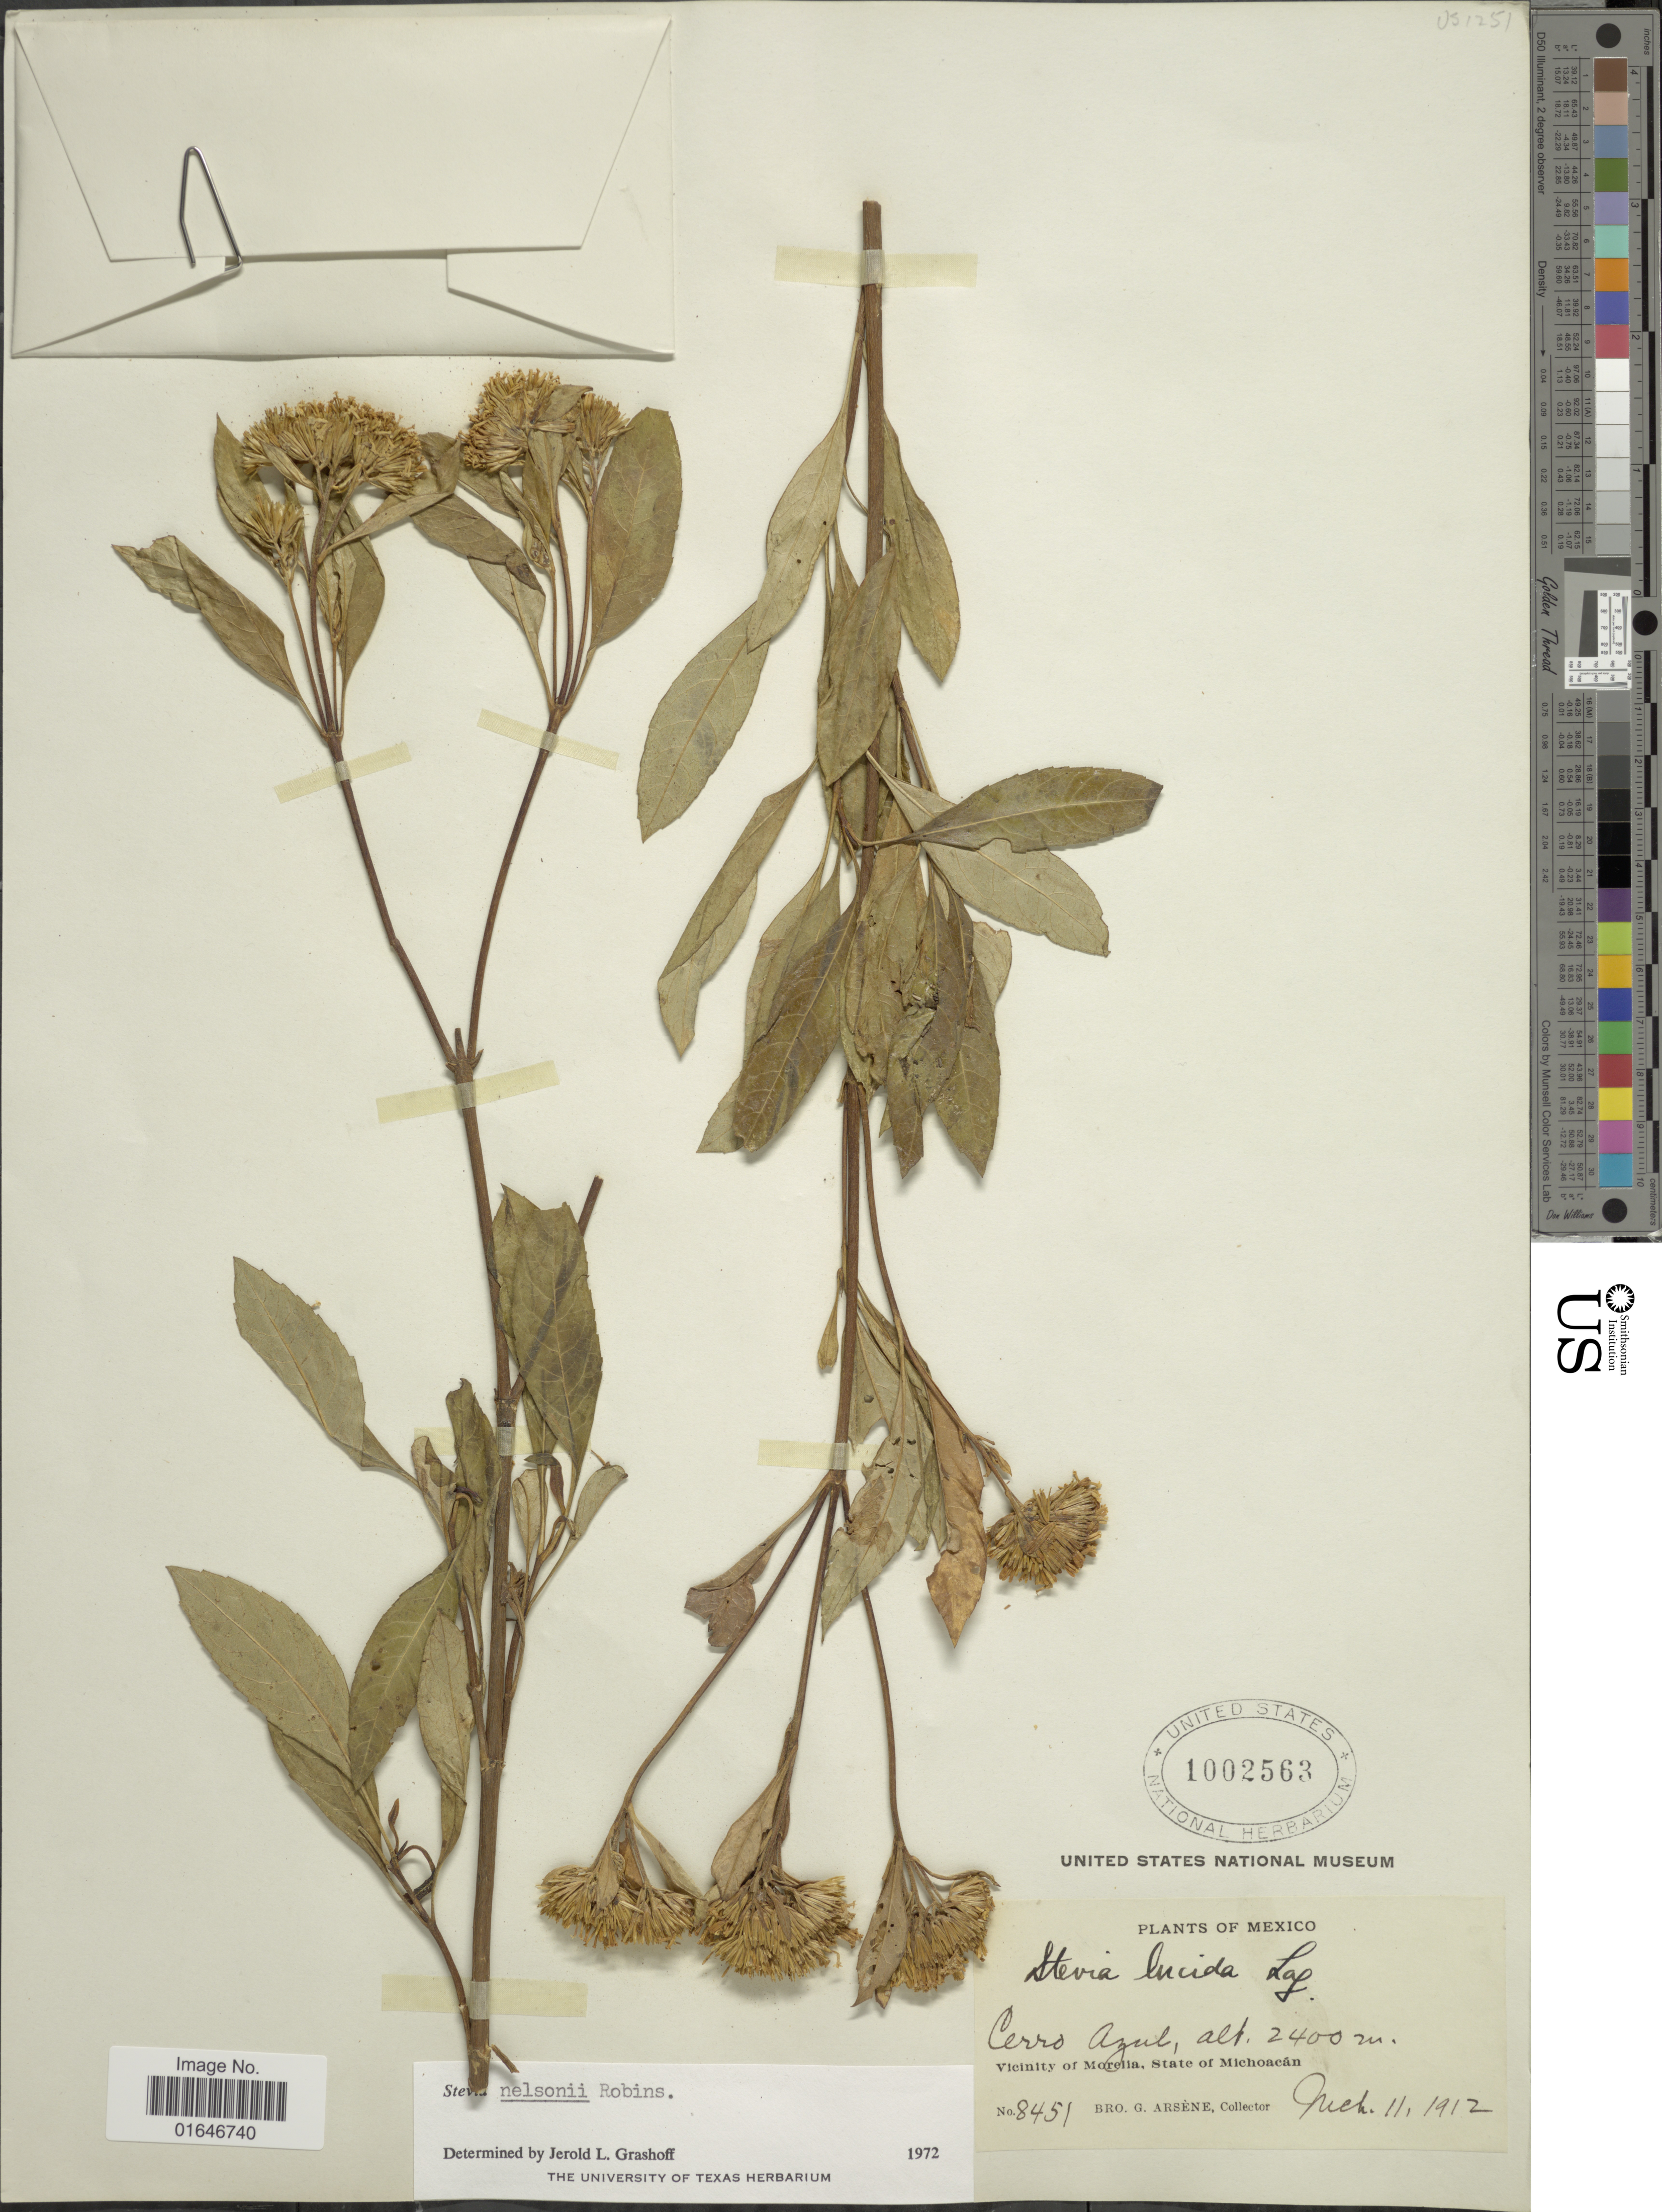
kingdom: Plantae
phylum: Tracheophyta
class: Magnoliopsida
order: Asterales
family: Asteraceae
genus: Stevia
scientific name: Stevia nelsonii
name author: B.L. Rob.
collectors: Bro. G. Arsène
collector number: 8451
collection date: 1912-03-11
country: Mexico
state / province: Michoacán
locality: Cerro Azul, vicinity of Morelia.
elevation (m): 2400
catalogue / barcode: US 1002563